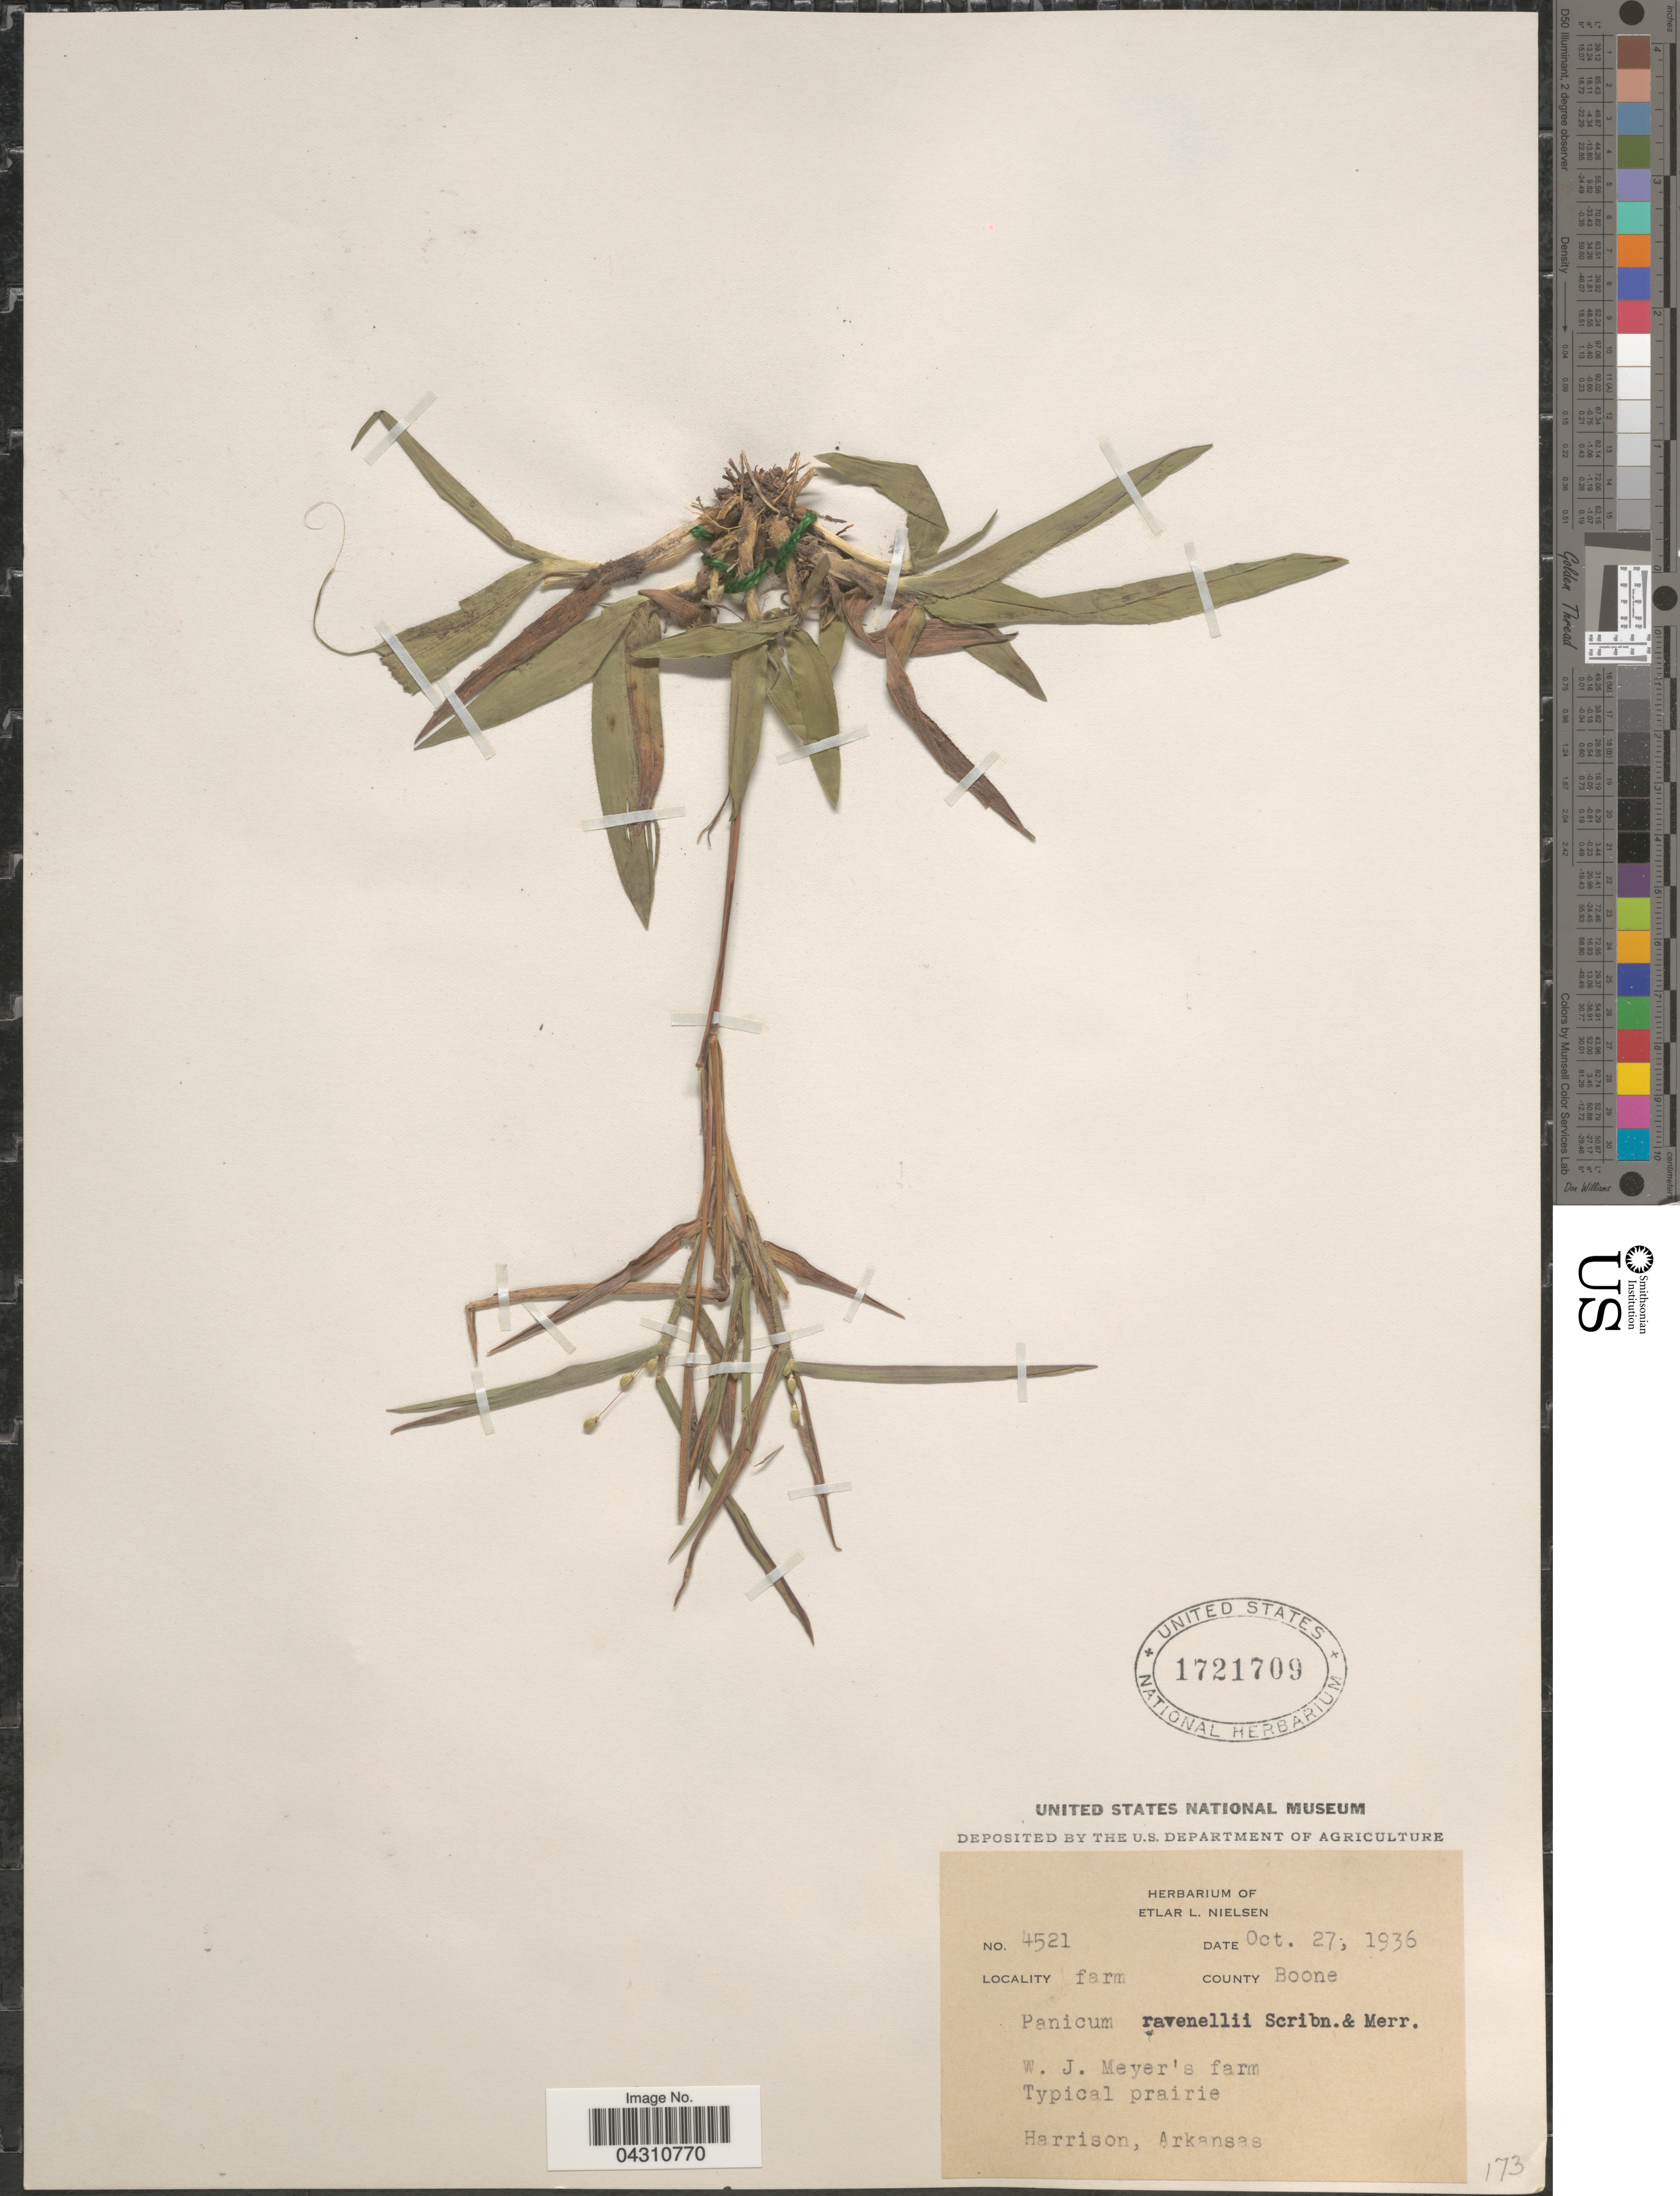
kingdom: Plantae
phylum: Tracheophyta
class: Liliopsida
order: Poales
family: Poaceae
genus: Dichanthelium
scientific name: Dichanthelium ravenelii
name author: (Scribn. & Merr.) Gould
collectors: Ex herb. of Etlar L. Nielsen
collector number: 4521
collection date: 1936-10-27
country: United States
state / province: Arkansas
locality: Farm. County Boone. W.J. Meyer's farm. Harrison.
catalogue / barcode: US 1721709